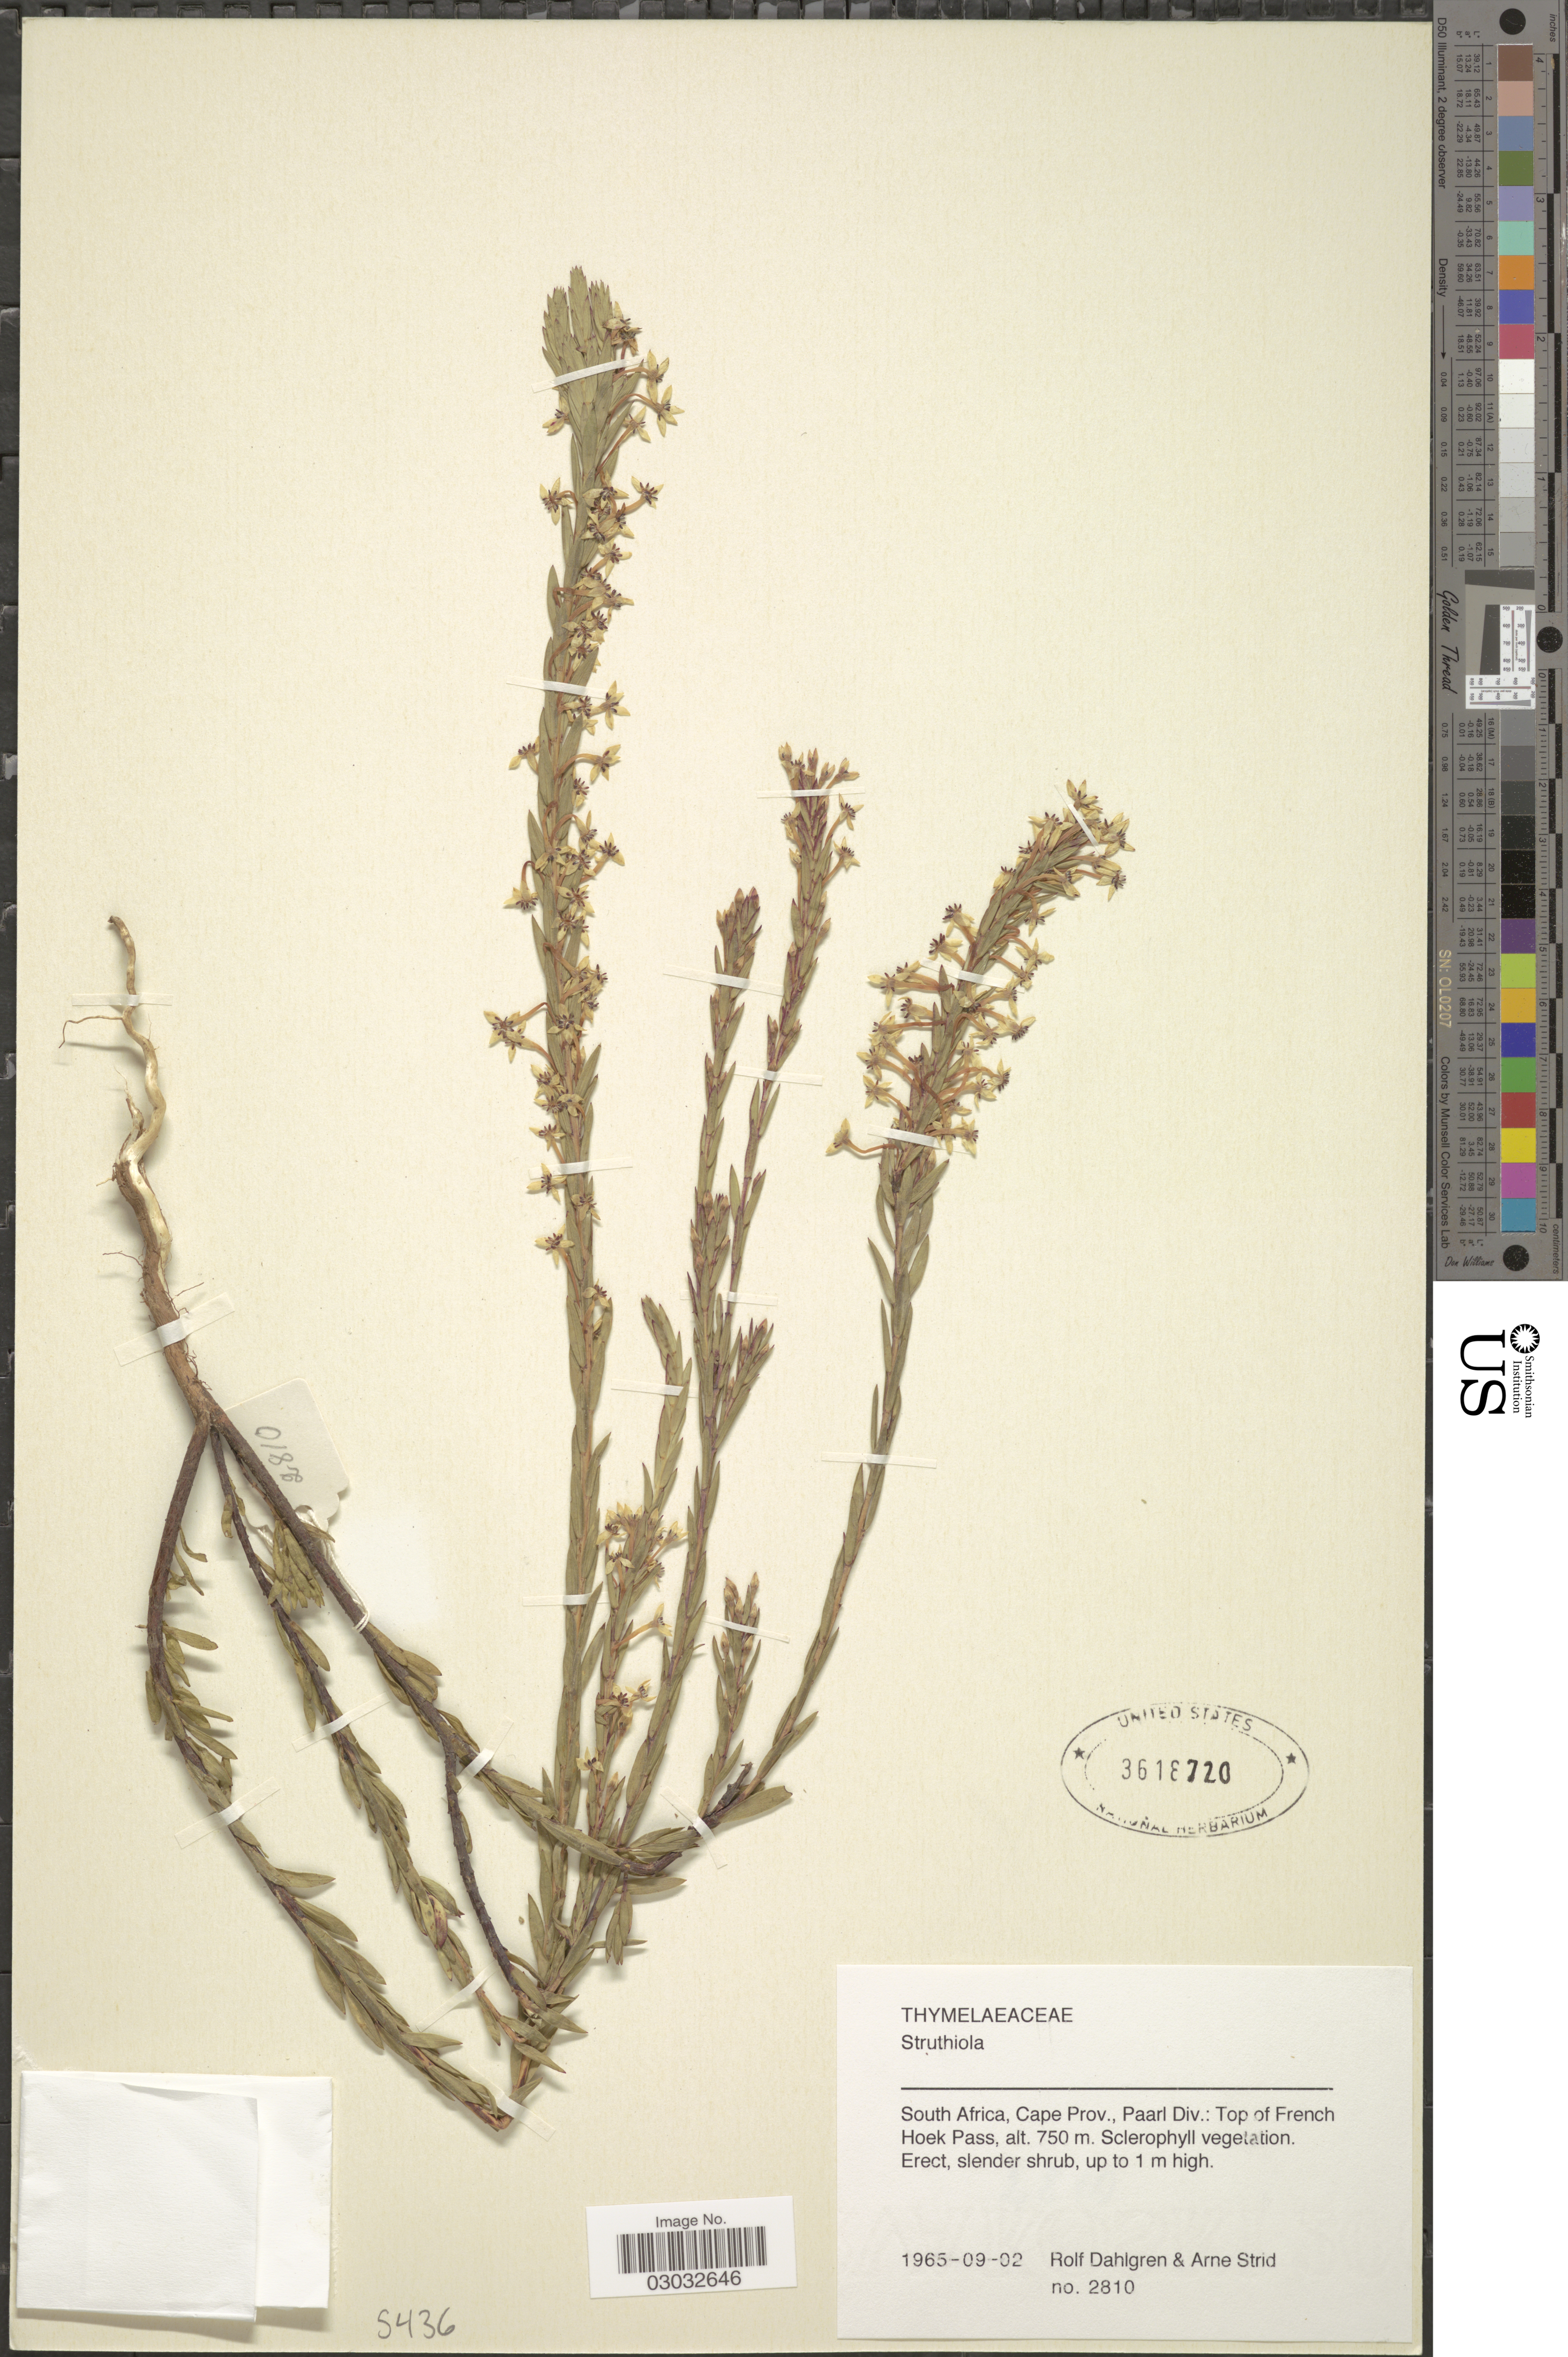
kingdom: Plantae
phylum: Tracheophyta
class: Magnoliopsida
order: Malvales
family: Thymelaeaceae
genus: Struthiola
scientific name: Struthiola sp.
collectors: R. Dahlgren & A. Strid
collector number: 2810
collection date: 1965-09-02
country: South Africa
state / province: Western Cape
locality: Paarl Div.: Top of French Hoek Pass.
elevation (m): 750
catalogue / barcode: US 3618720